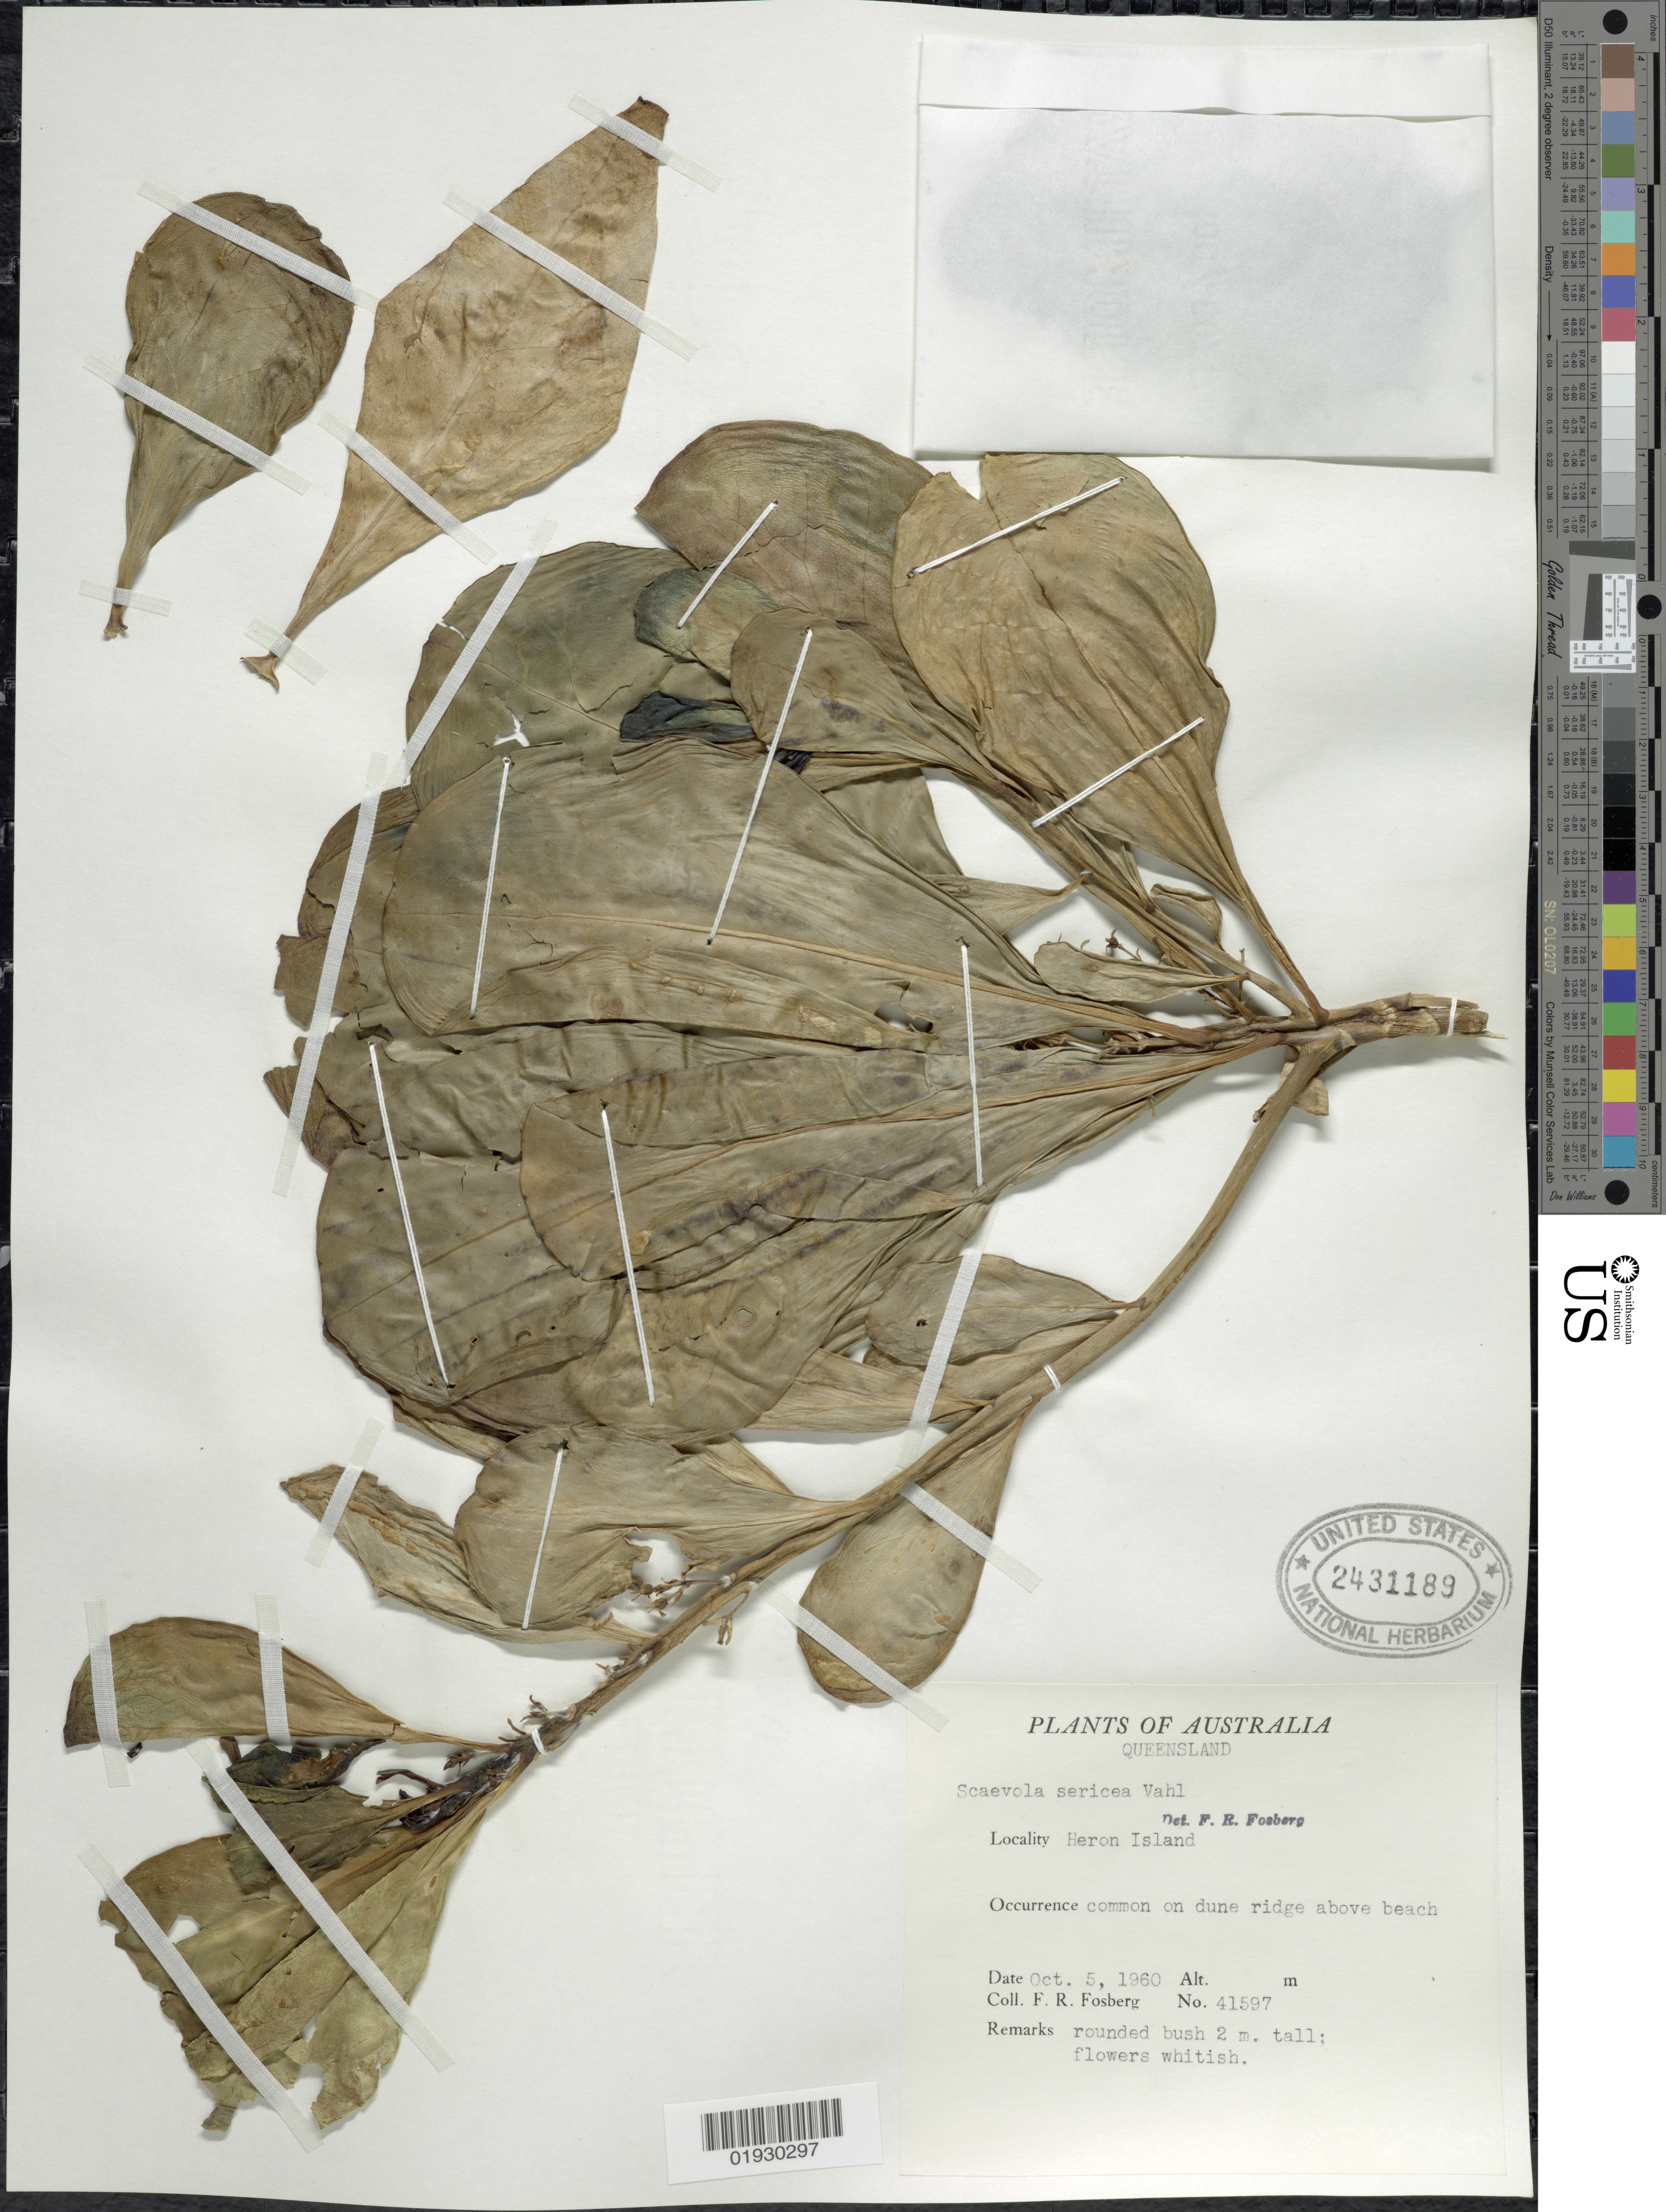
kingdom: Plantae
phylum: Tracheophyta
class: Magnoliopsida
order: Asterales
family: Goodeniaceae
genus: Scaevola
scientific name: Scaevola sericea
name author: Vahl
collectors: F. R. Fosberg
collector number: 41597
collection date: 1960-10-05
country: Australia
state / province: Queensland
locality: Heron Island.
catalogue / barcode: US 2431189